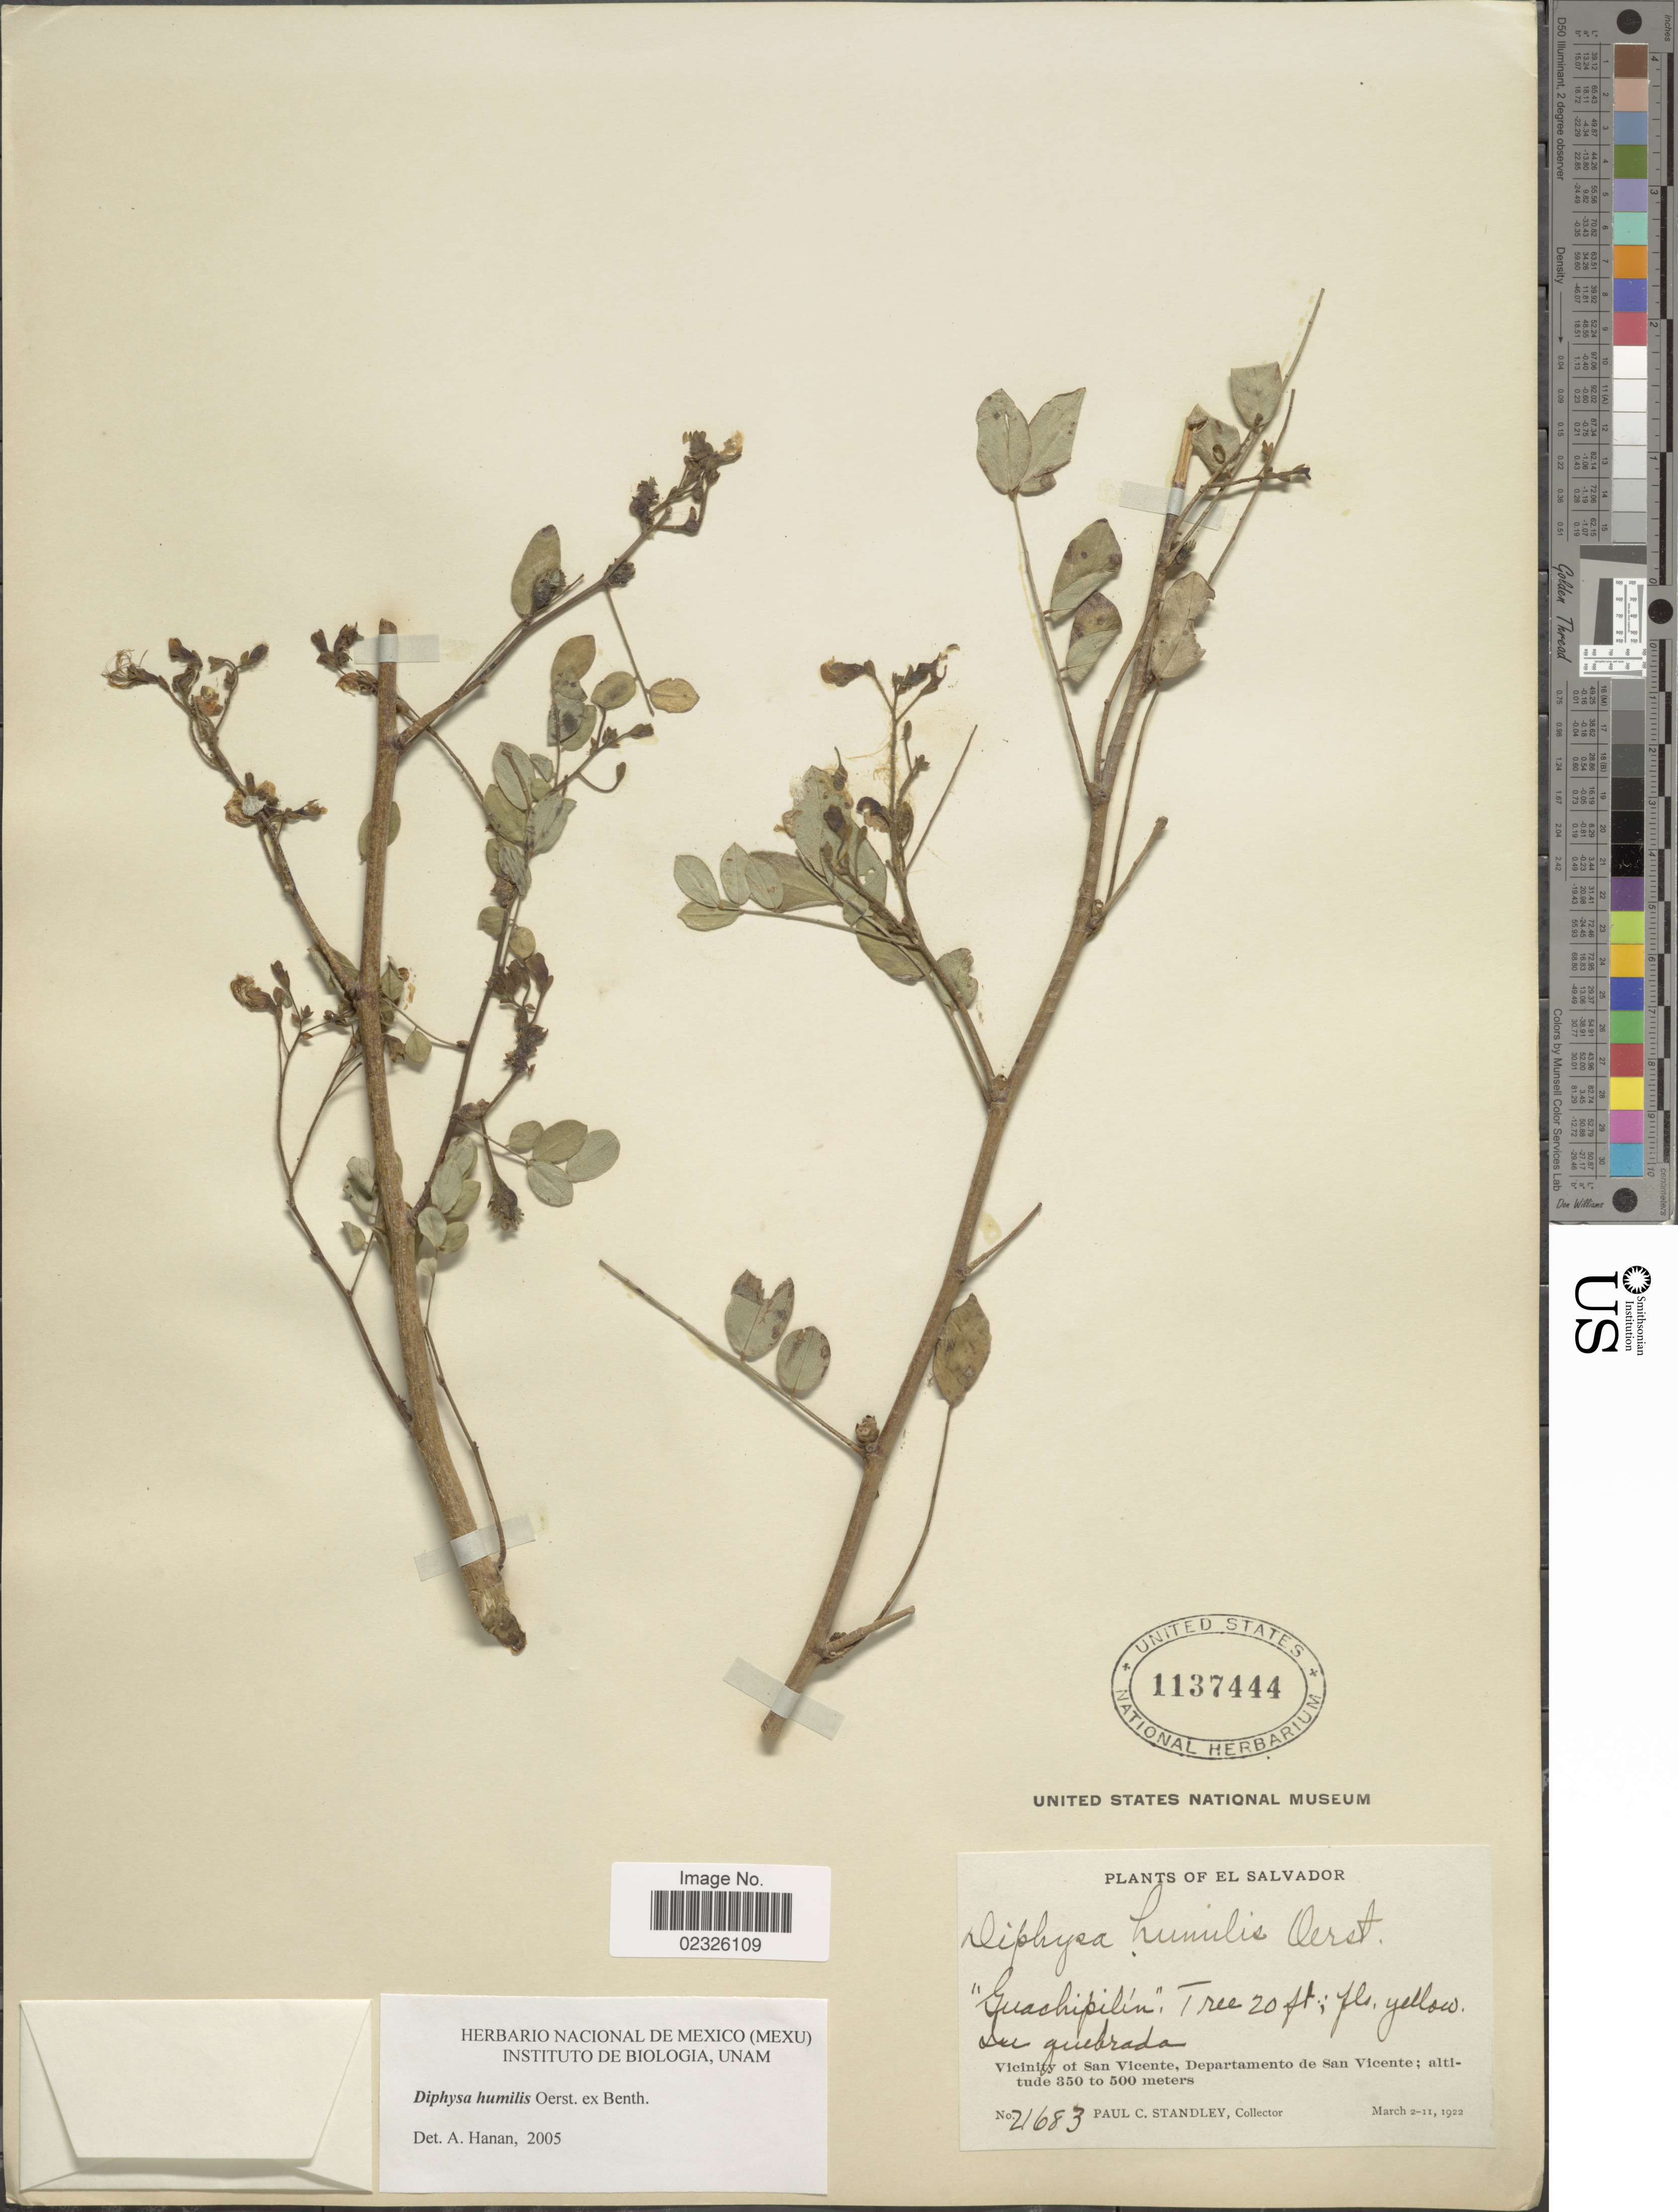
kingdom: Plantae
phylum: Tracheophyta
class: Magnoliopsida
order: Fabales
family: Fabaceae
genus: Diphysa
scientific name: Diphysa humilis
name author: Oerst.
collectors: P. C. Standley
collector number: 21683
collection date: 1922-03-02/1922-03-11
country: El Salvador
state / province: San Vincente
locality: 'Guachipilín' In quebrada, Vicinity of San Vicente, Departamento de San Vicente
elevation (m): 350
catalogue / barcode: US 1137444